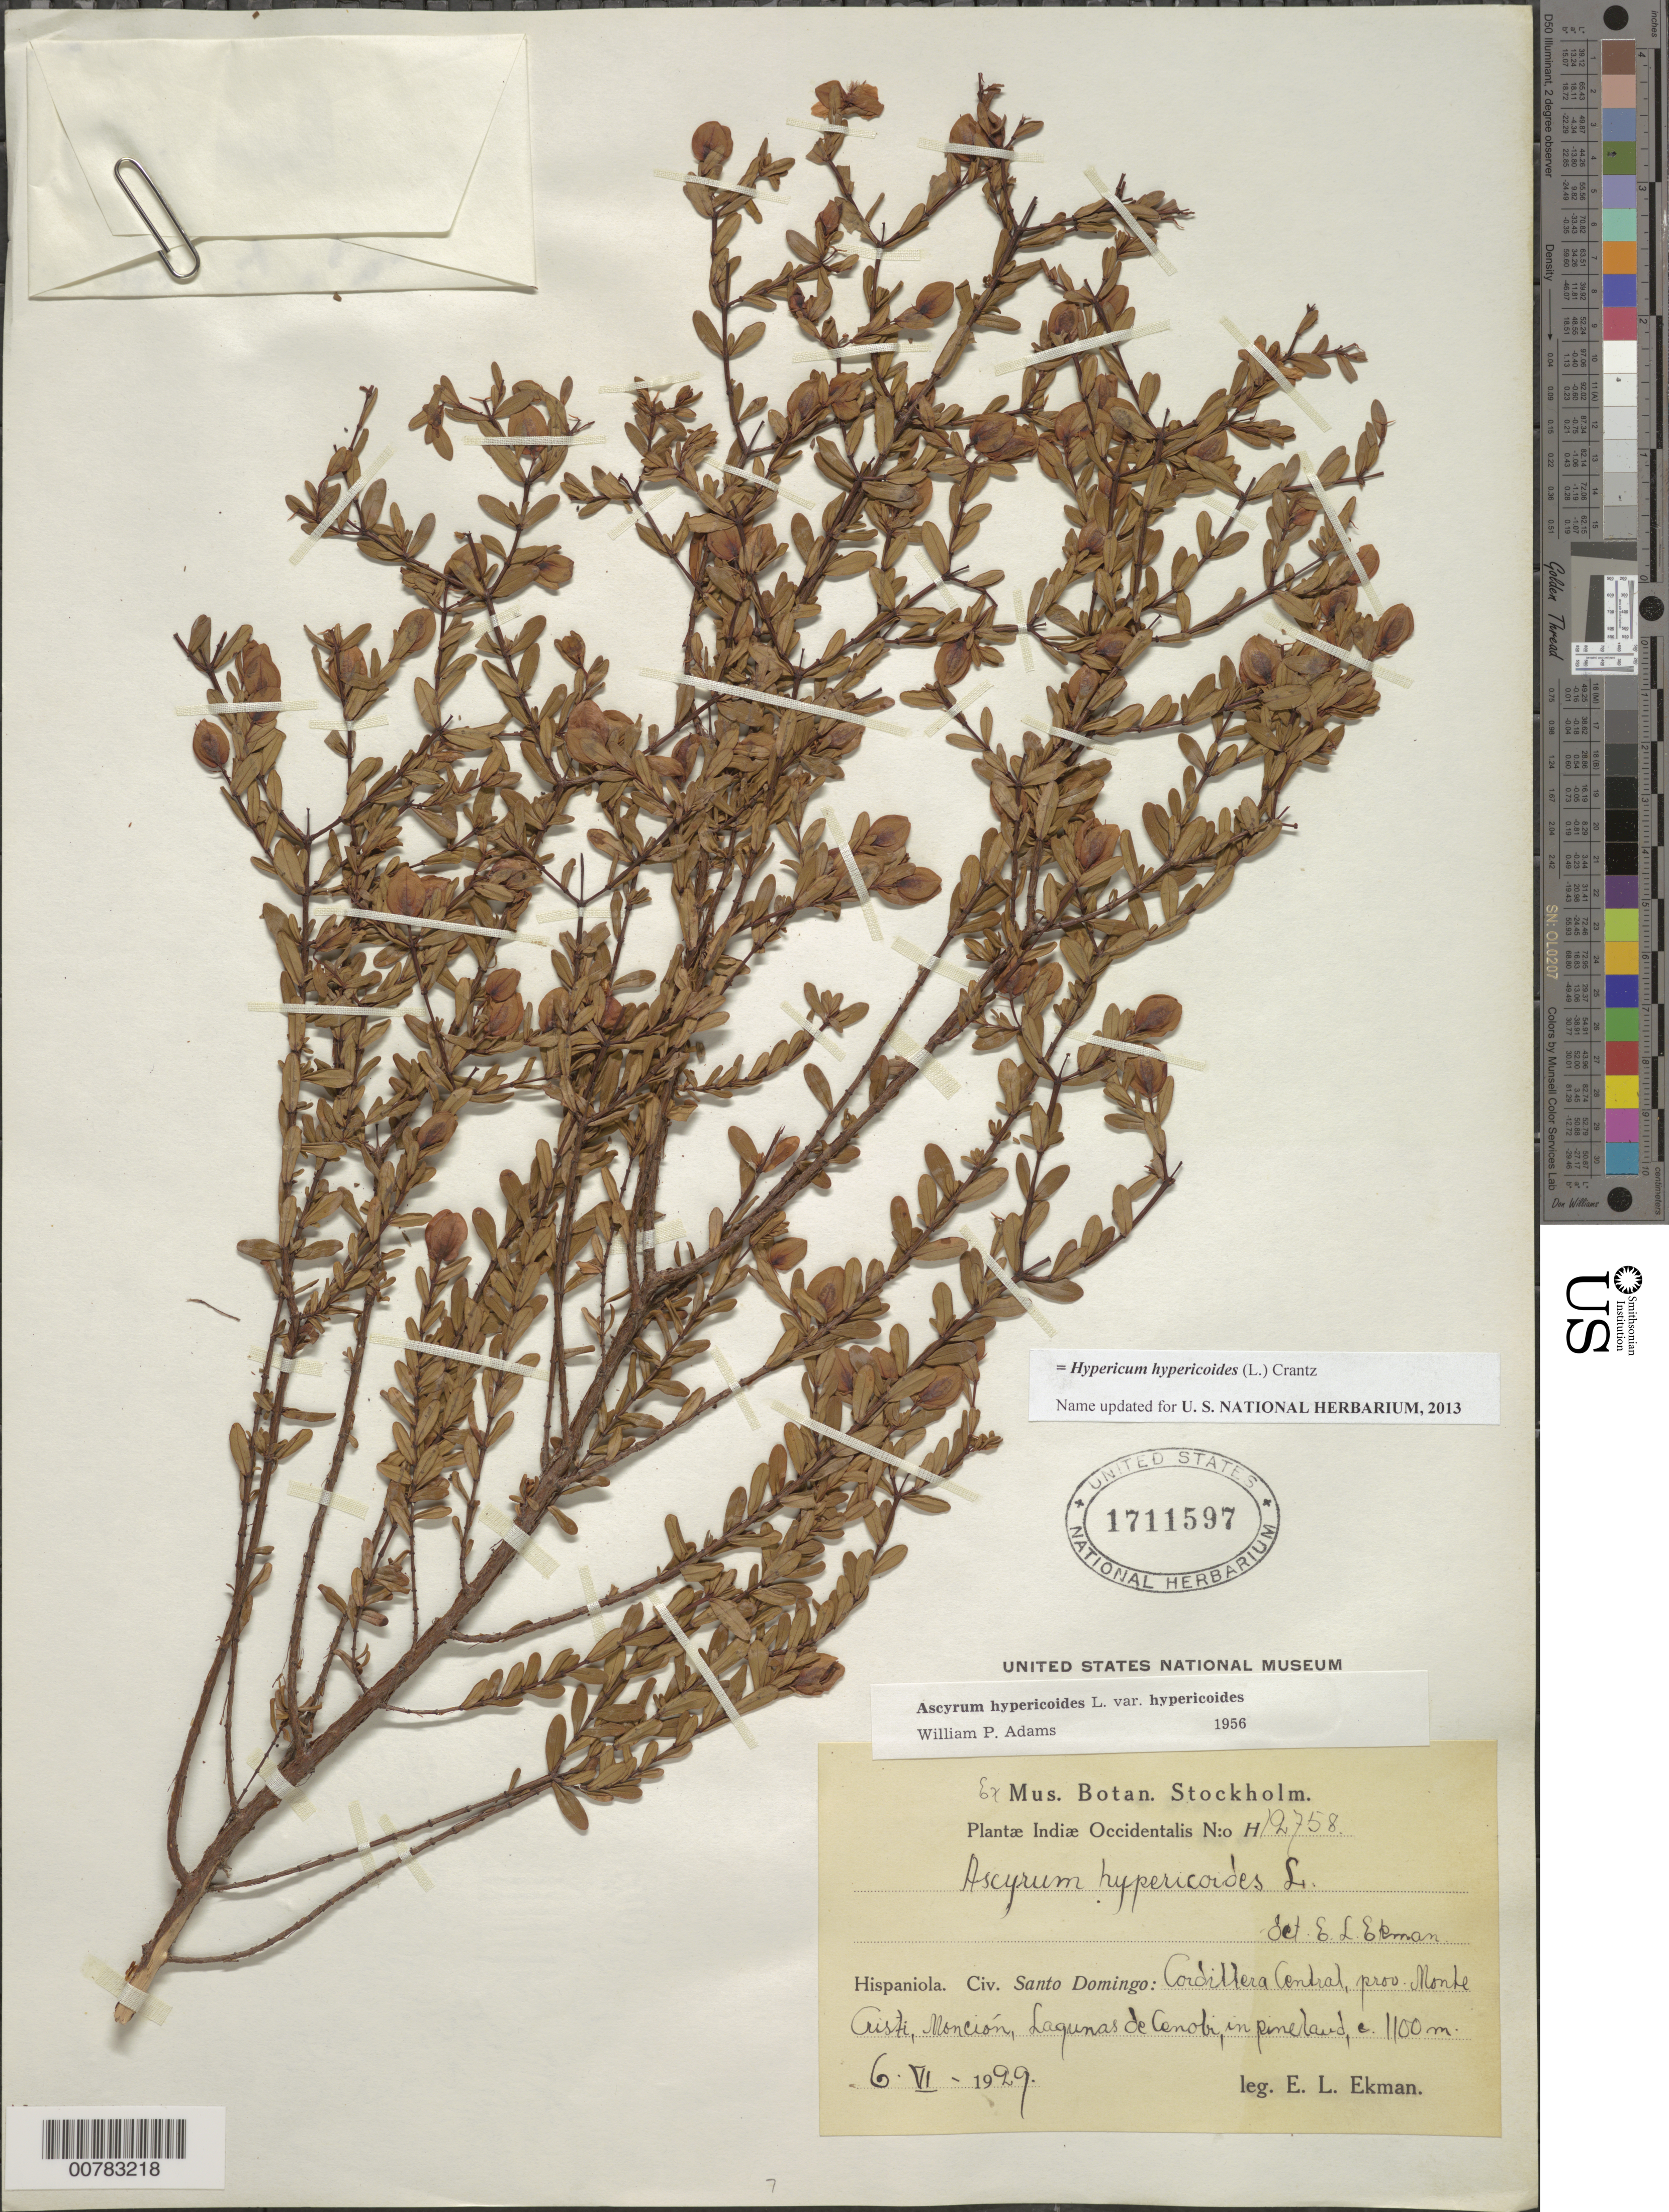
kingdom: Plantae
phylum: Tracheophyta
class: Magnoliopsida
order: Malpighiales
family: Hypericaceae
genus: Hypericum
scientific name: Hypericum hypericoides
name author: (L.) Crantz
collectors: E. L. Ekman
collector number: H 12758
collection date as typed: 06 Jun 1929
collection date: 1929-06-06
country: Dominican Republic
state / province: Monte Cristi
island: Hispaniola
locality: Cordillera Central, Monción, Lagunas de Cenobi.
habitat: In pinelands.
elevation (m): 1100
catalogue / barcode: US 1711597